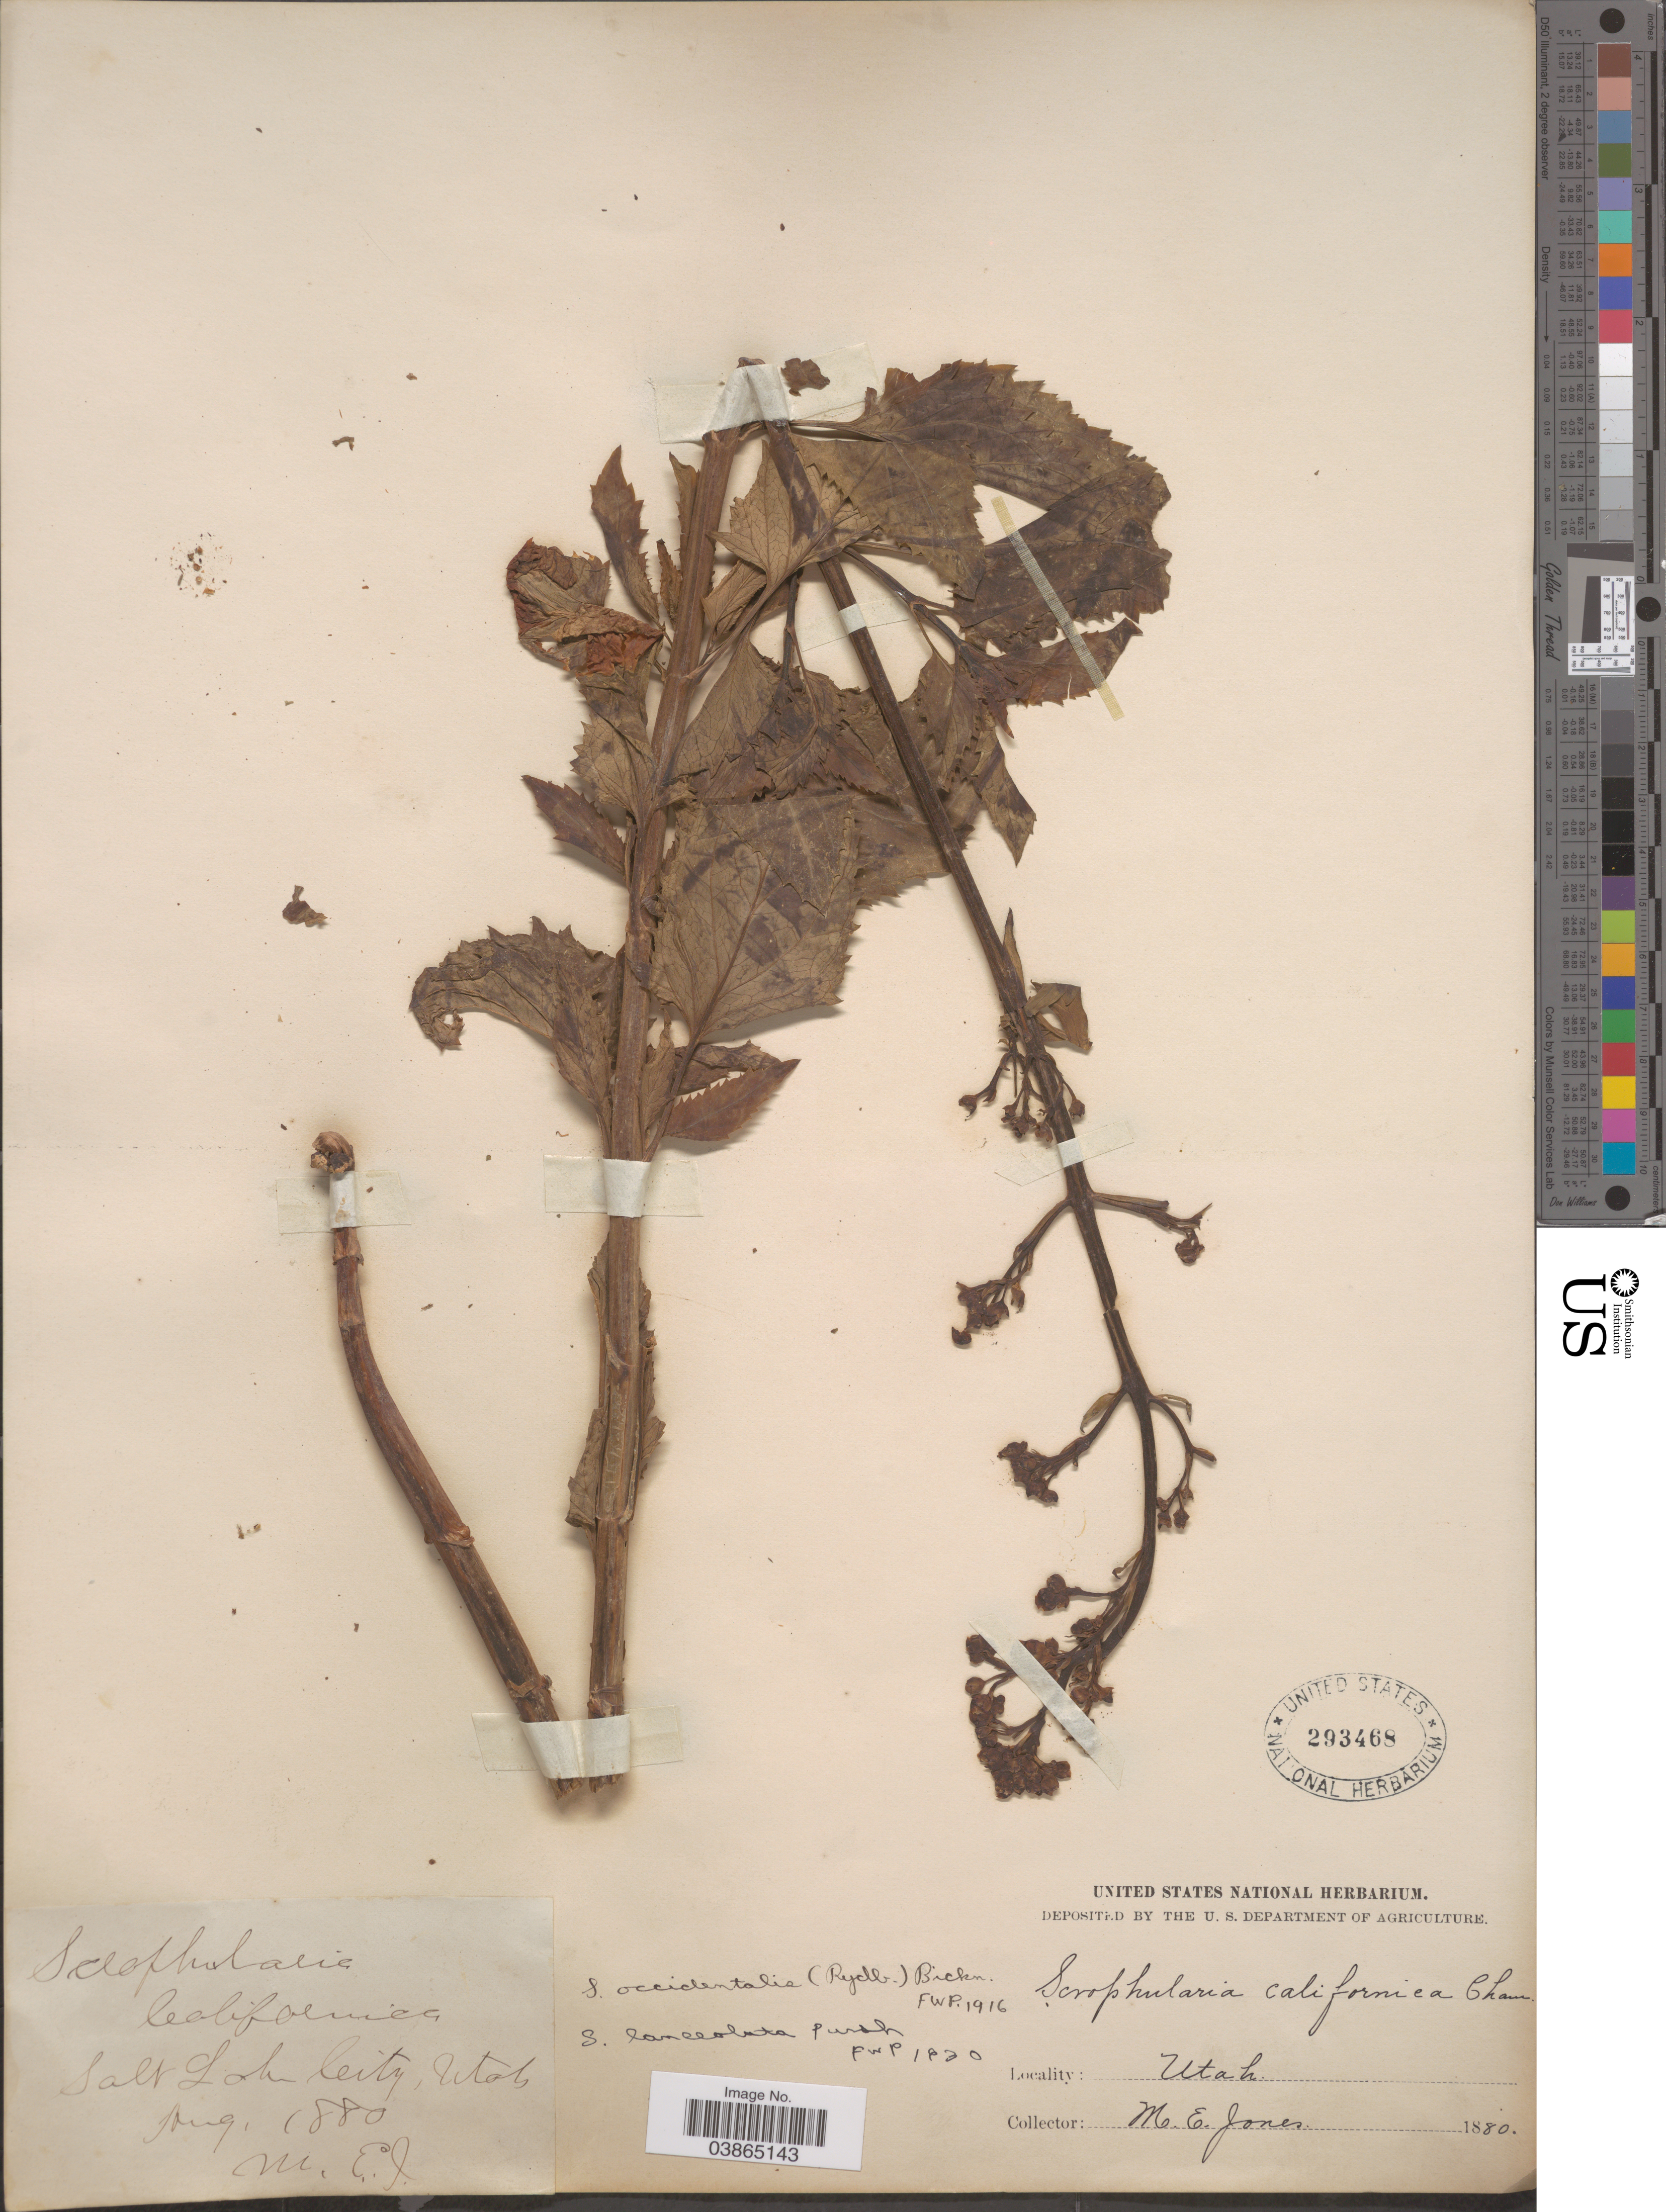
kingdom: Plantae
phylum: Tracheophyta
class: Magnoliopsida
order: Lamiales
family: Scrophulariaceae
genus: Scrophularia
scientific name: Scrophularia lanceolata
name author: Pursh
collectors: M. E. Jones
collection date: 1880-08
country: United States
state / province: Utah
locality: Salt Lake City.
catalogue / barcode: US 293468